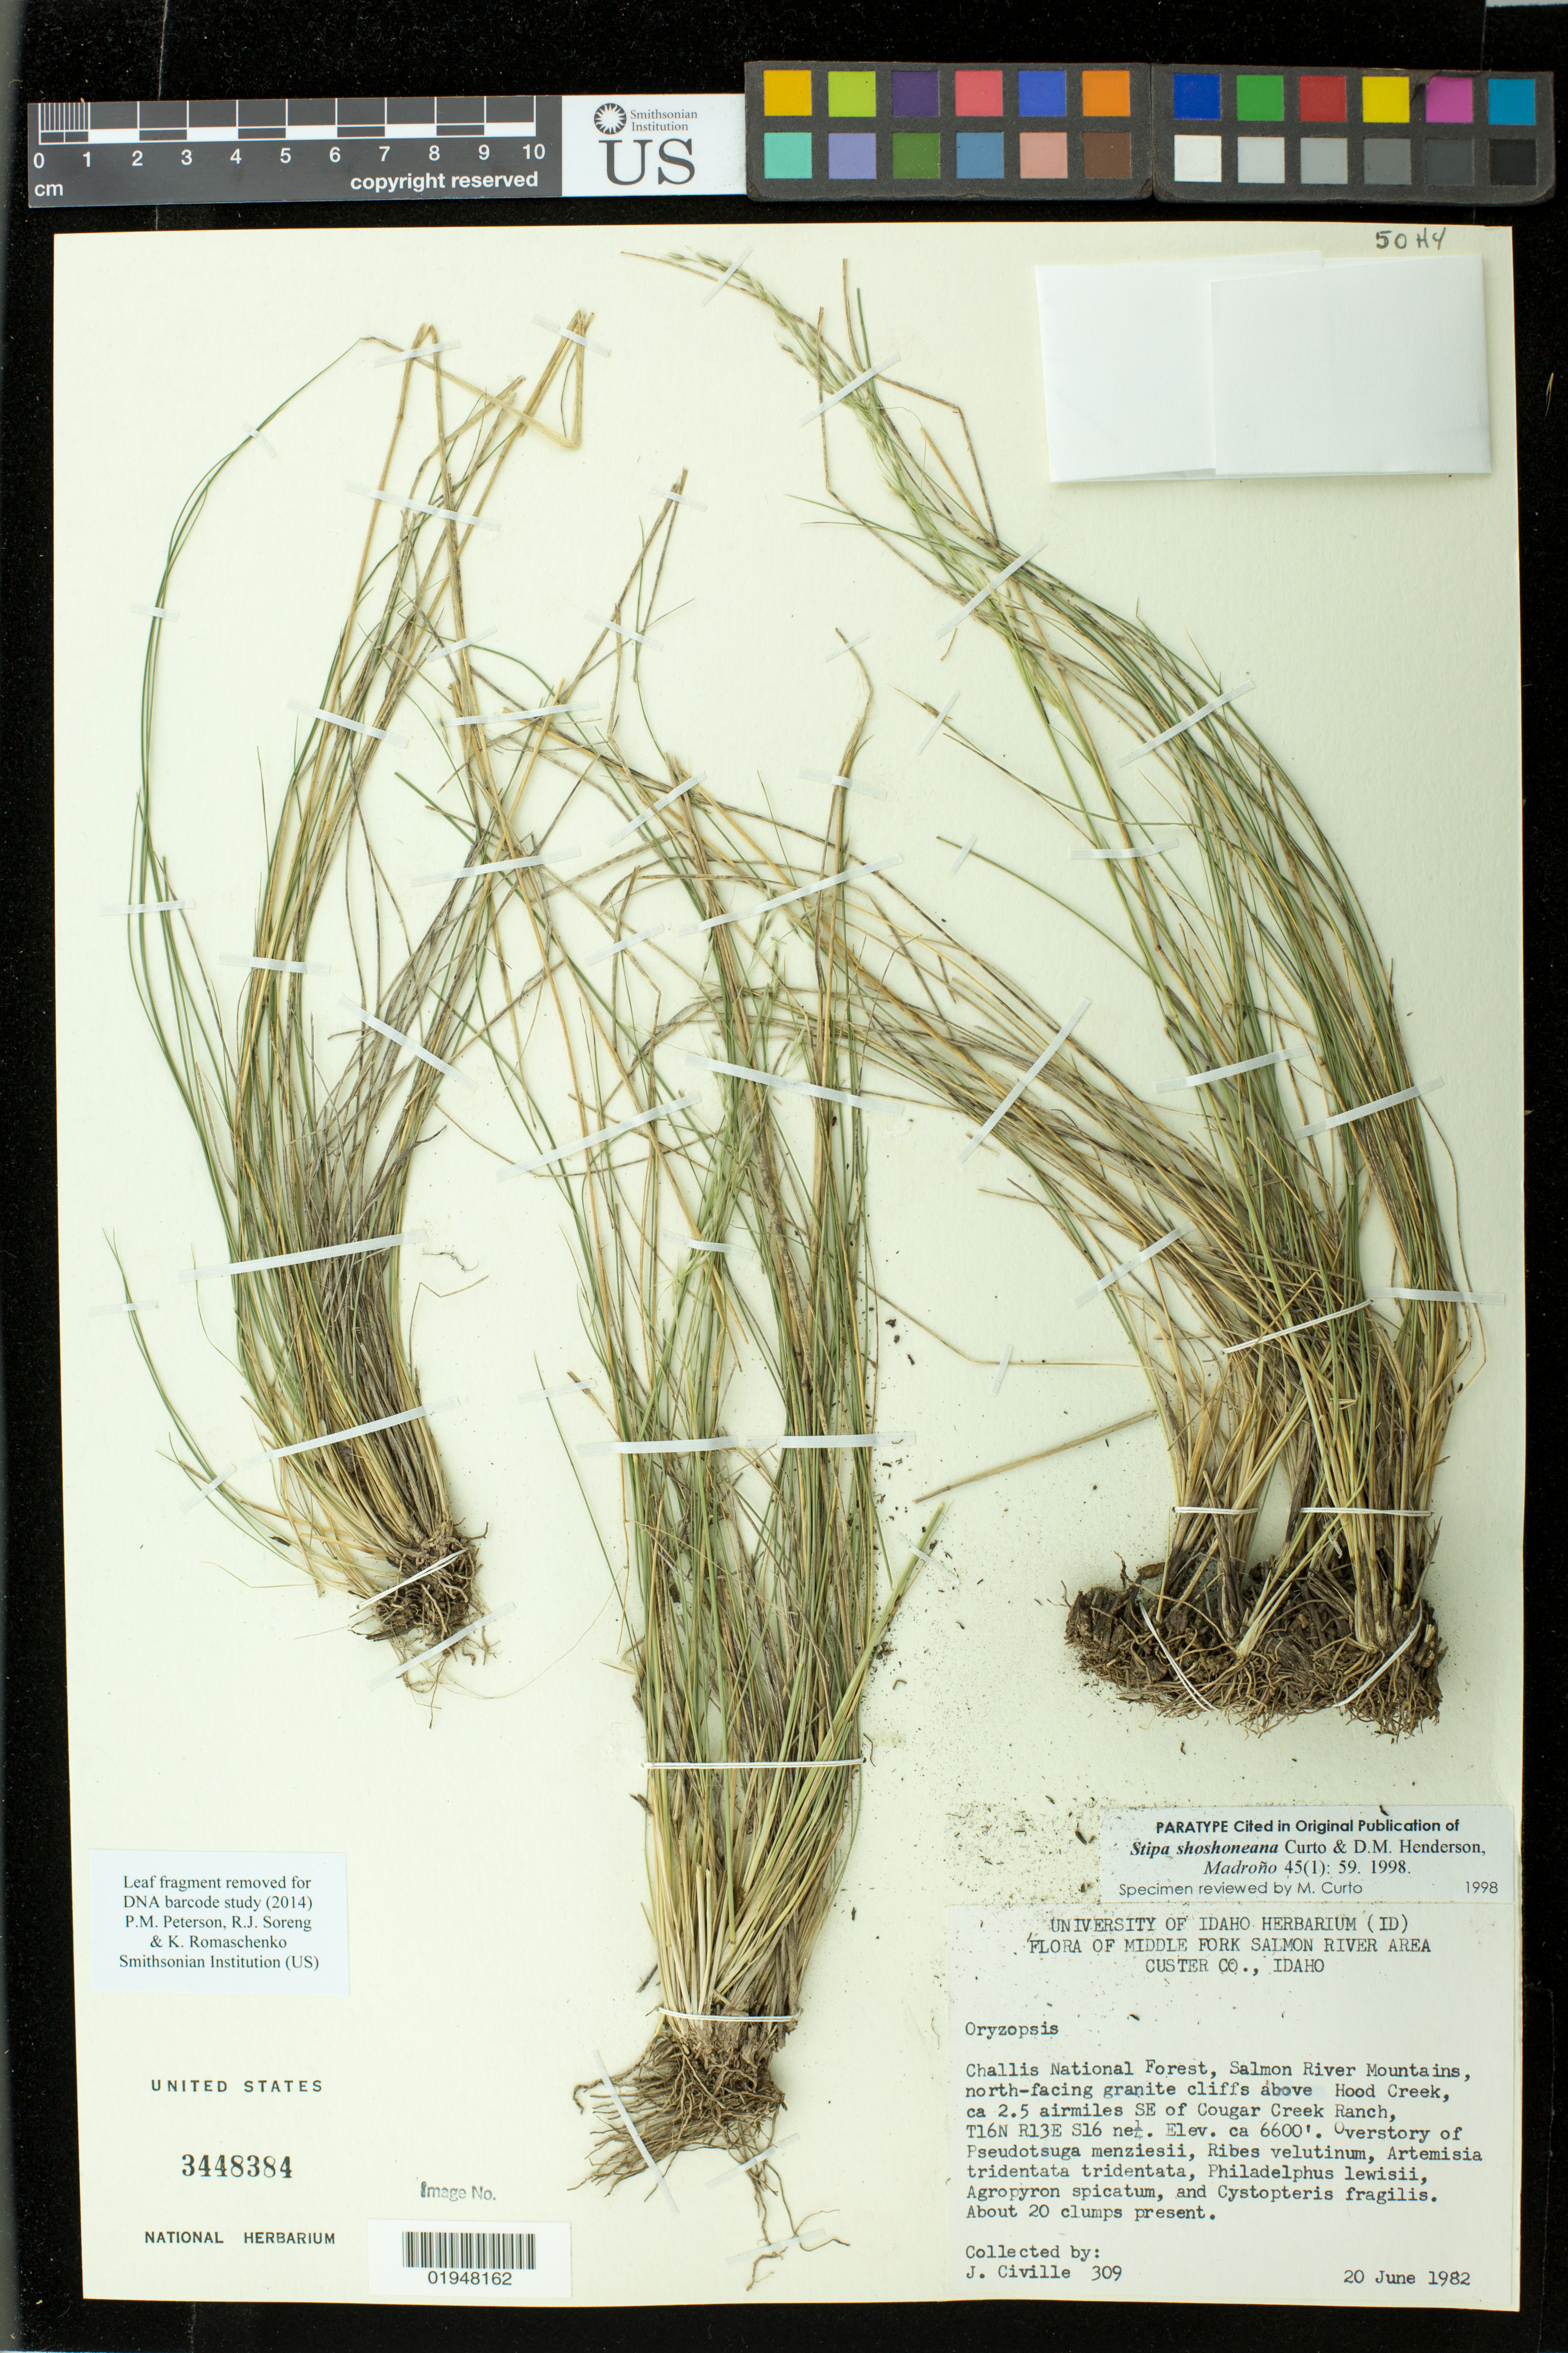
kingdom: Plantae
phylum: Tracheophyta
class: Liliopsida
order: Poales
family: Poaceae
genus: Stipa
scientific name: Stipa shoshoneana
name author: Curto & Douglass M. Hend.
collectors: J. Civille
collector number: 309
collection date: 1982-06-20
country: United States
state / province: Idaho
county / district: Custer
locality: Challis National Forest, Salmon River Mountains, north-facing granite cliffs above Hood Creek, ca 2.5 airmiles SE of Cougar Creek Ranch,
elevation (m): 2012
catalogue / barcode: US 3448384